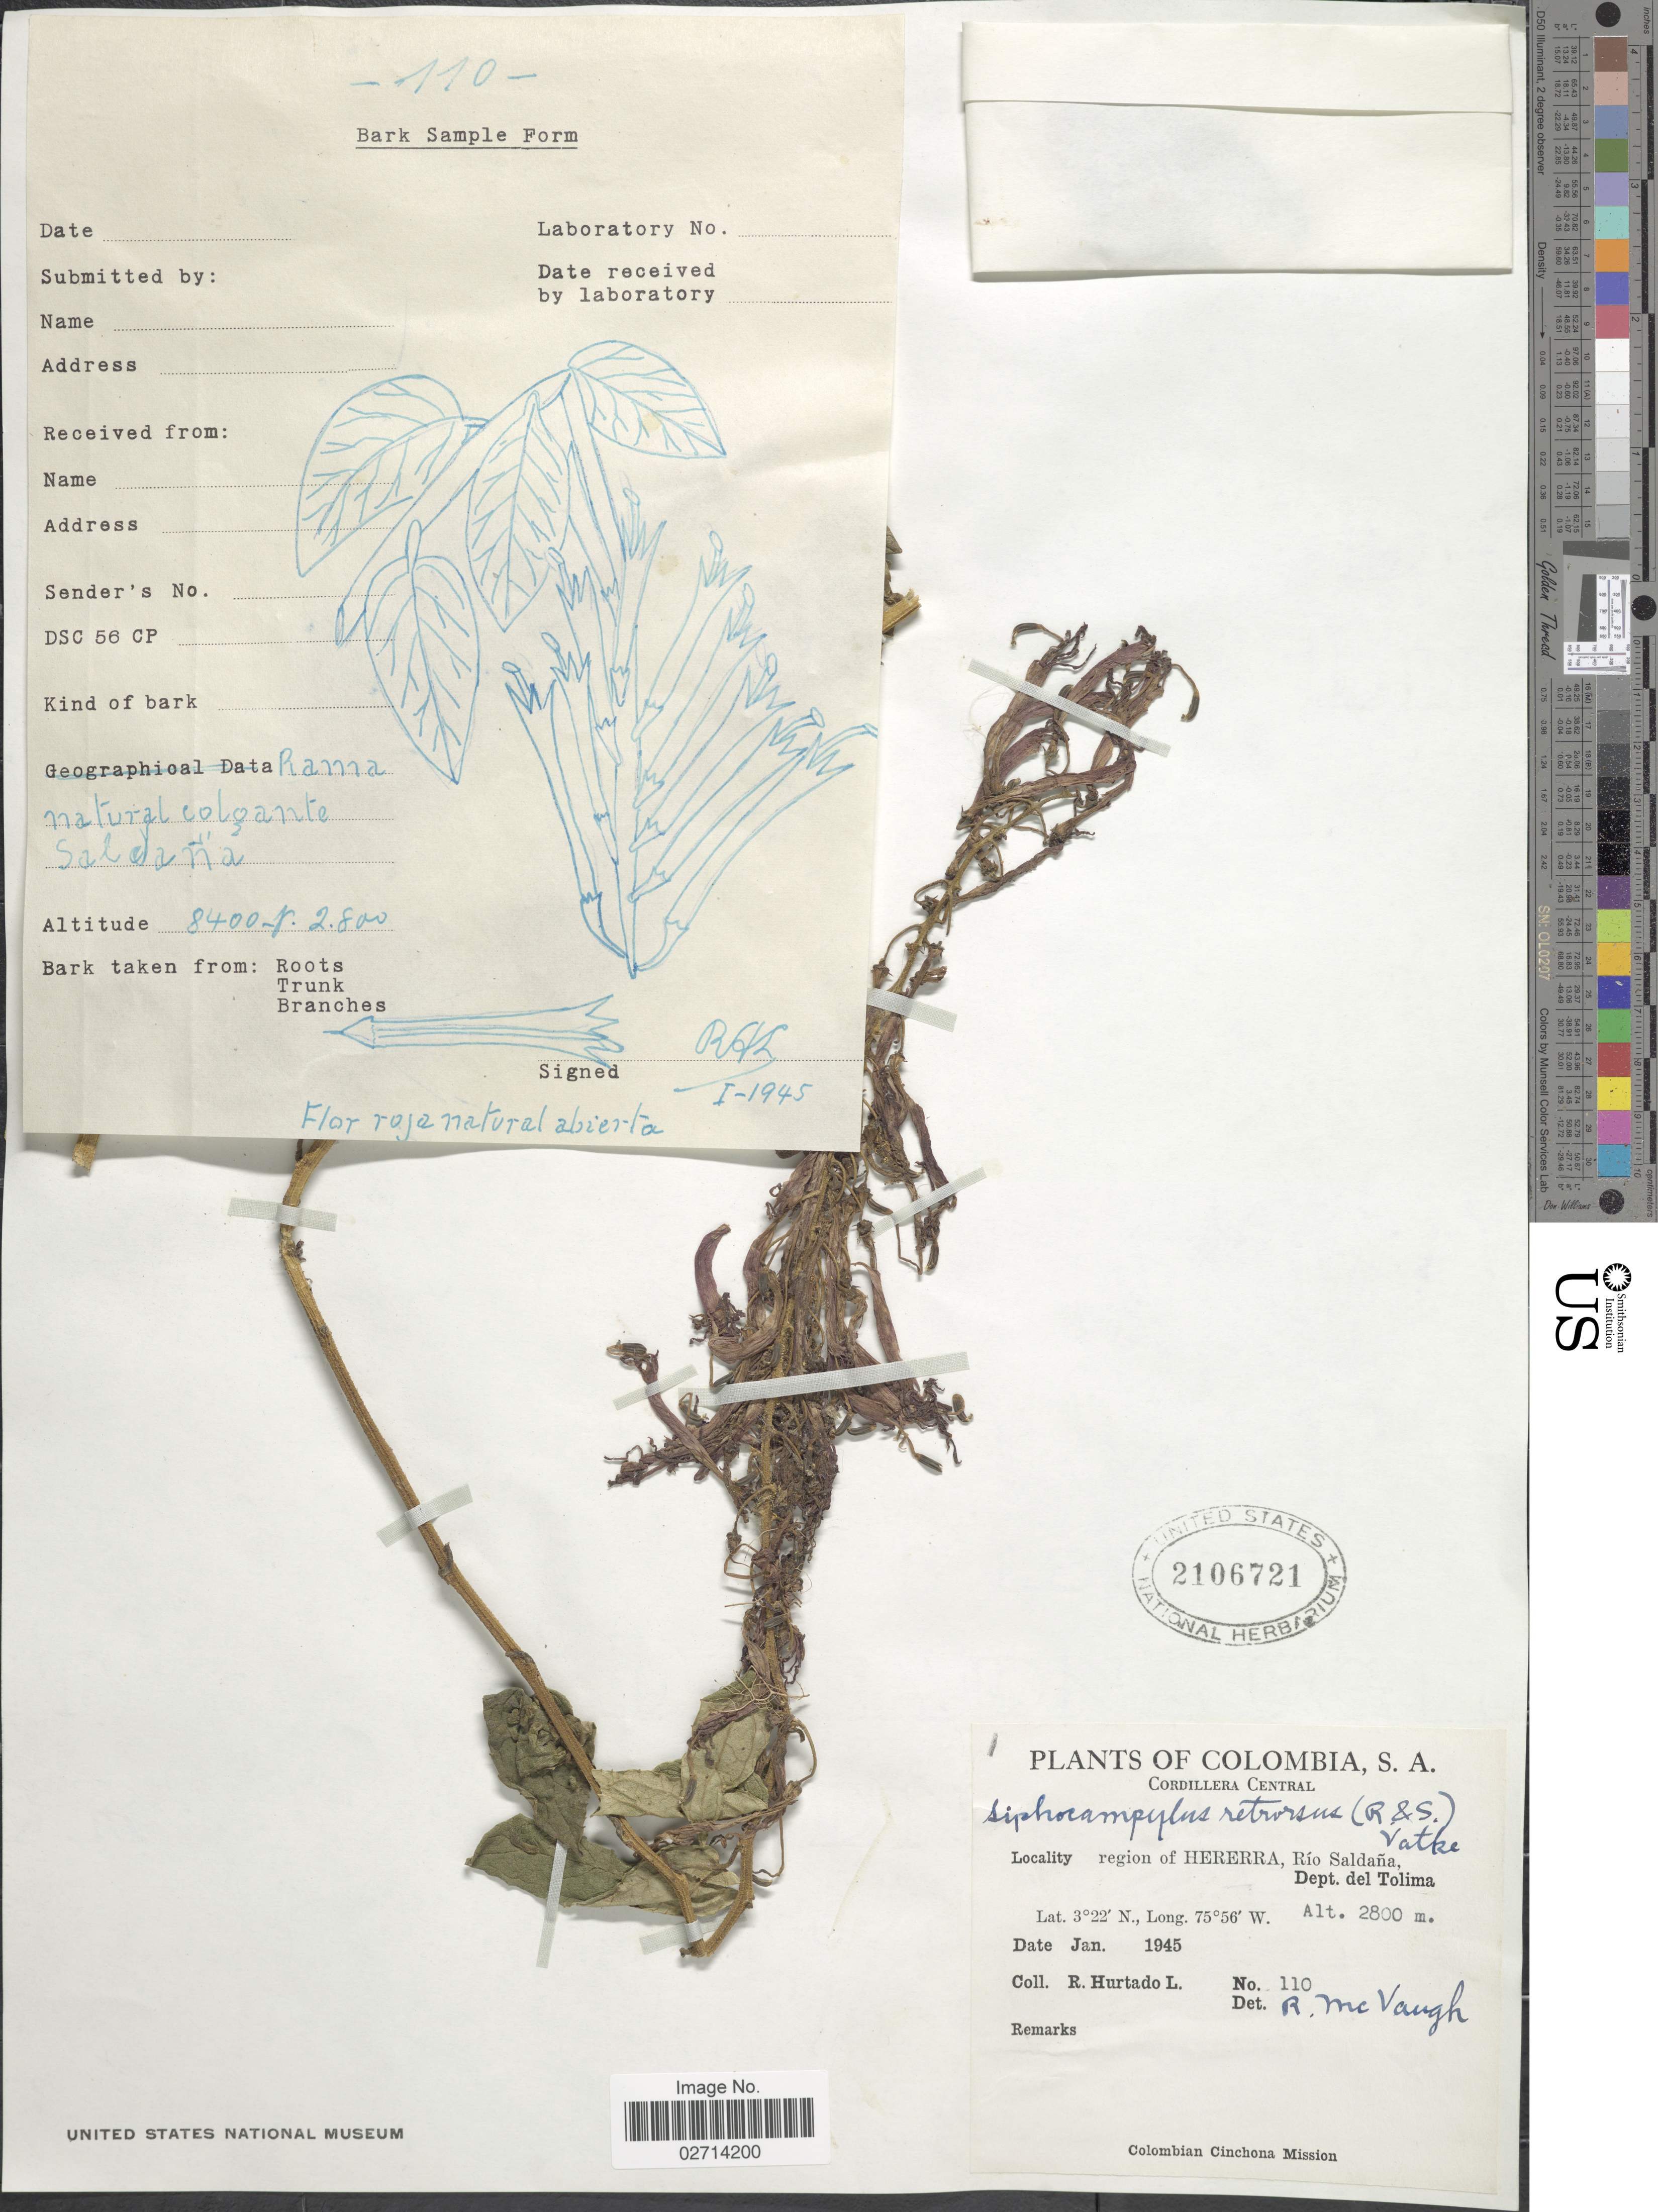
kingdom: Plantae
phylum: Tracheophyta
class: Magnoliopsida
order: Asterales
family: Campanulaceae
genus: Siphocampylus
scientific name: Siphocampylus retrorsus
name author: (Willd. ex Schult.) Vatke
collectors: R. Hurtado L.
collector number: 110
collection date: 1945-01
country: Colombia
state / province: Tolima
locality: Cordillera Central, region of Herrera, Rio Saldana.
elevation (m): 2800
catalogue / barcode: US 2106721